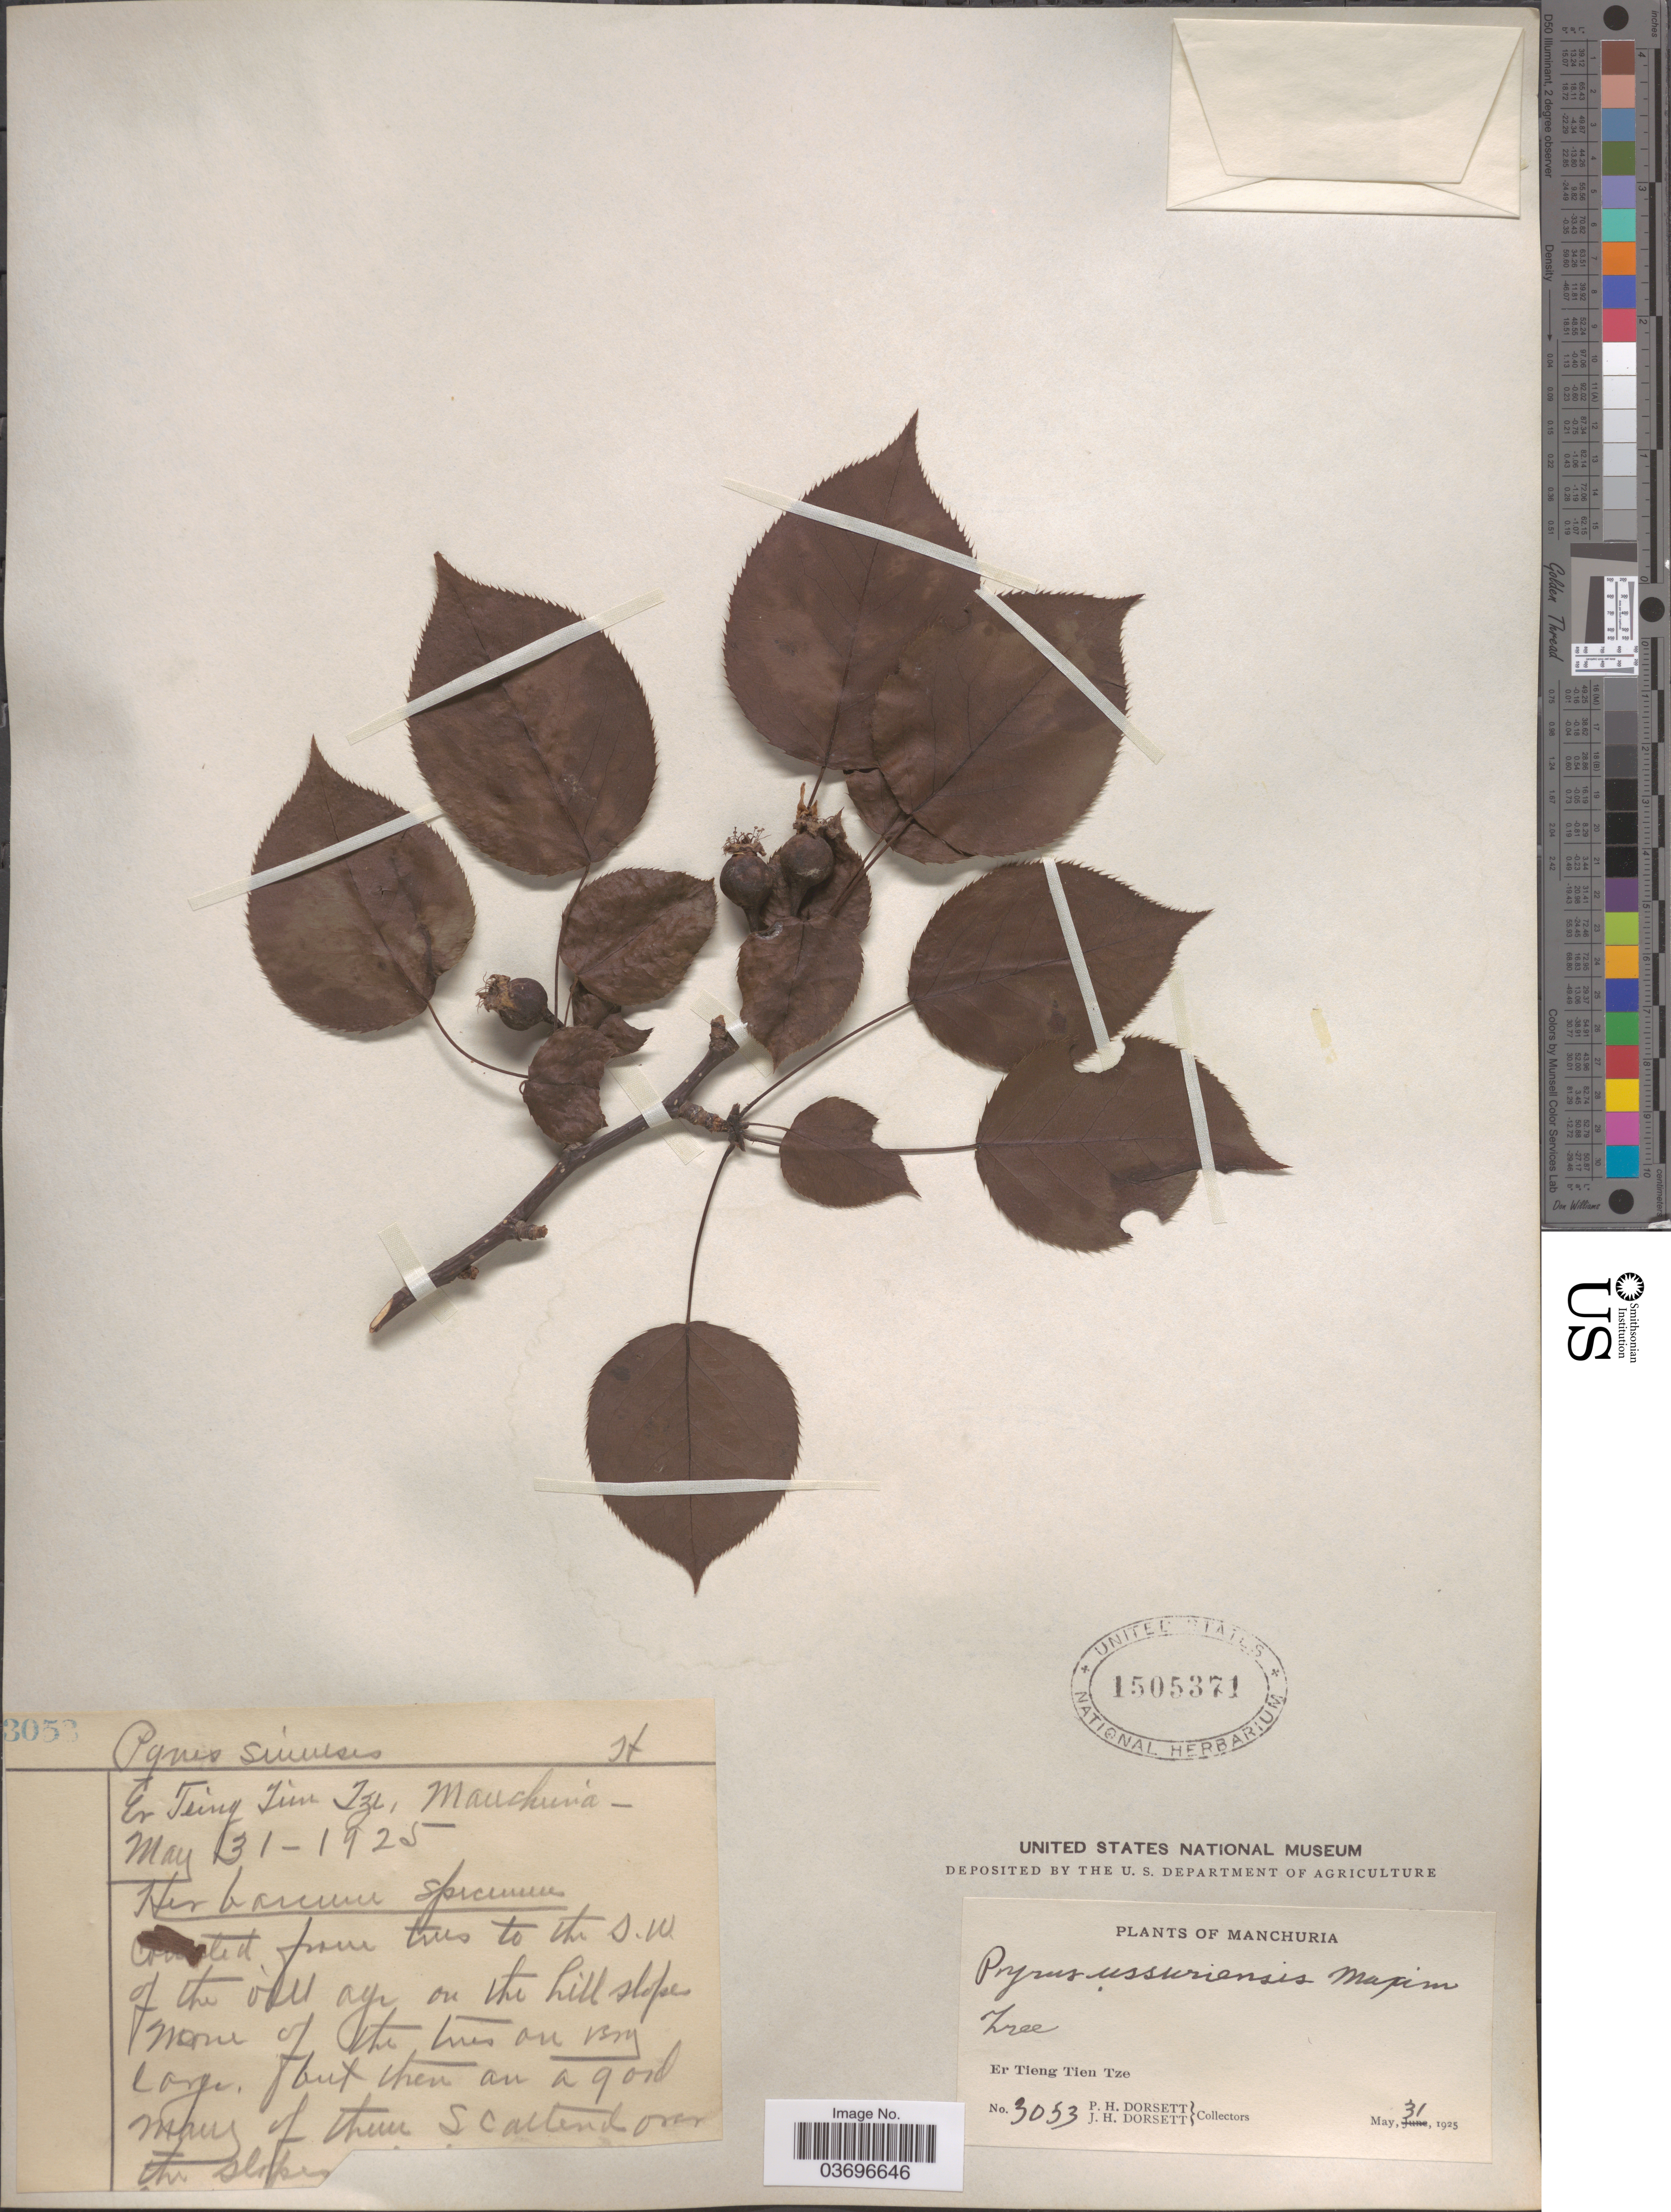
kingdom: Plantae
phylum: Tracheophyta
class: Magnoliopsida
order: Rosales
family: Rosaceae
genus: Pyrus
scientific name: Pyrus ussuriensis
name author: Maxim.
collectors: P. H. Dorsett & J. Dorsett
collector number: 3053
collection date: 1925-05-31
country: China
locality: Manchuria. Er Tieng Tien Tze.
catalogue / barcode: US 1505371